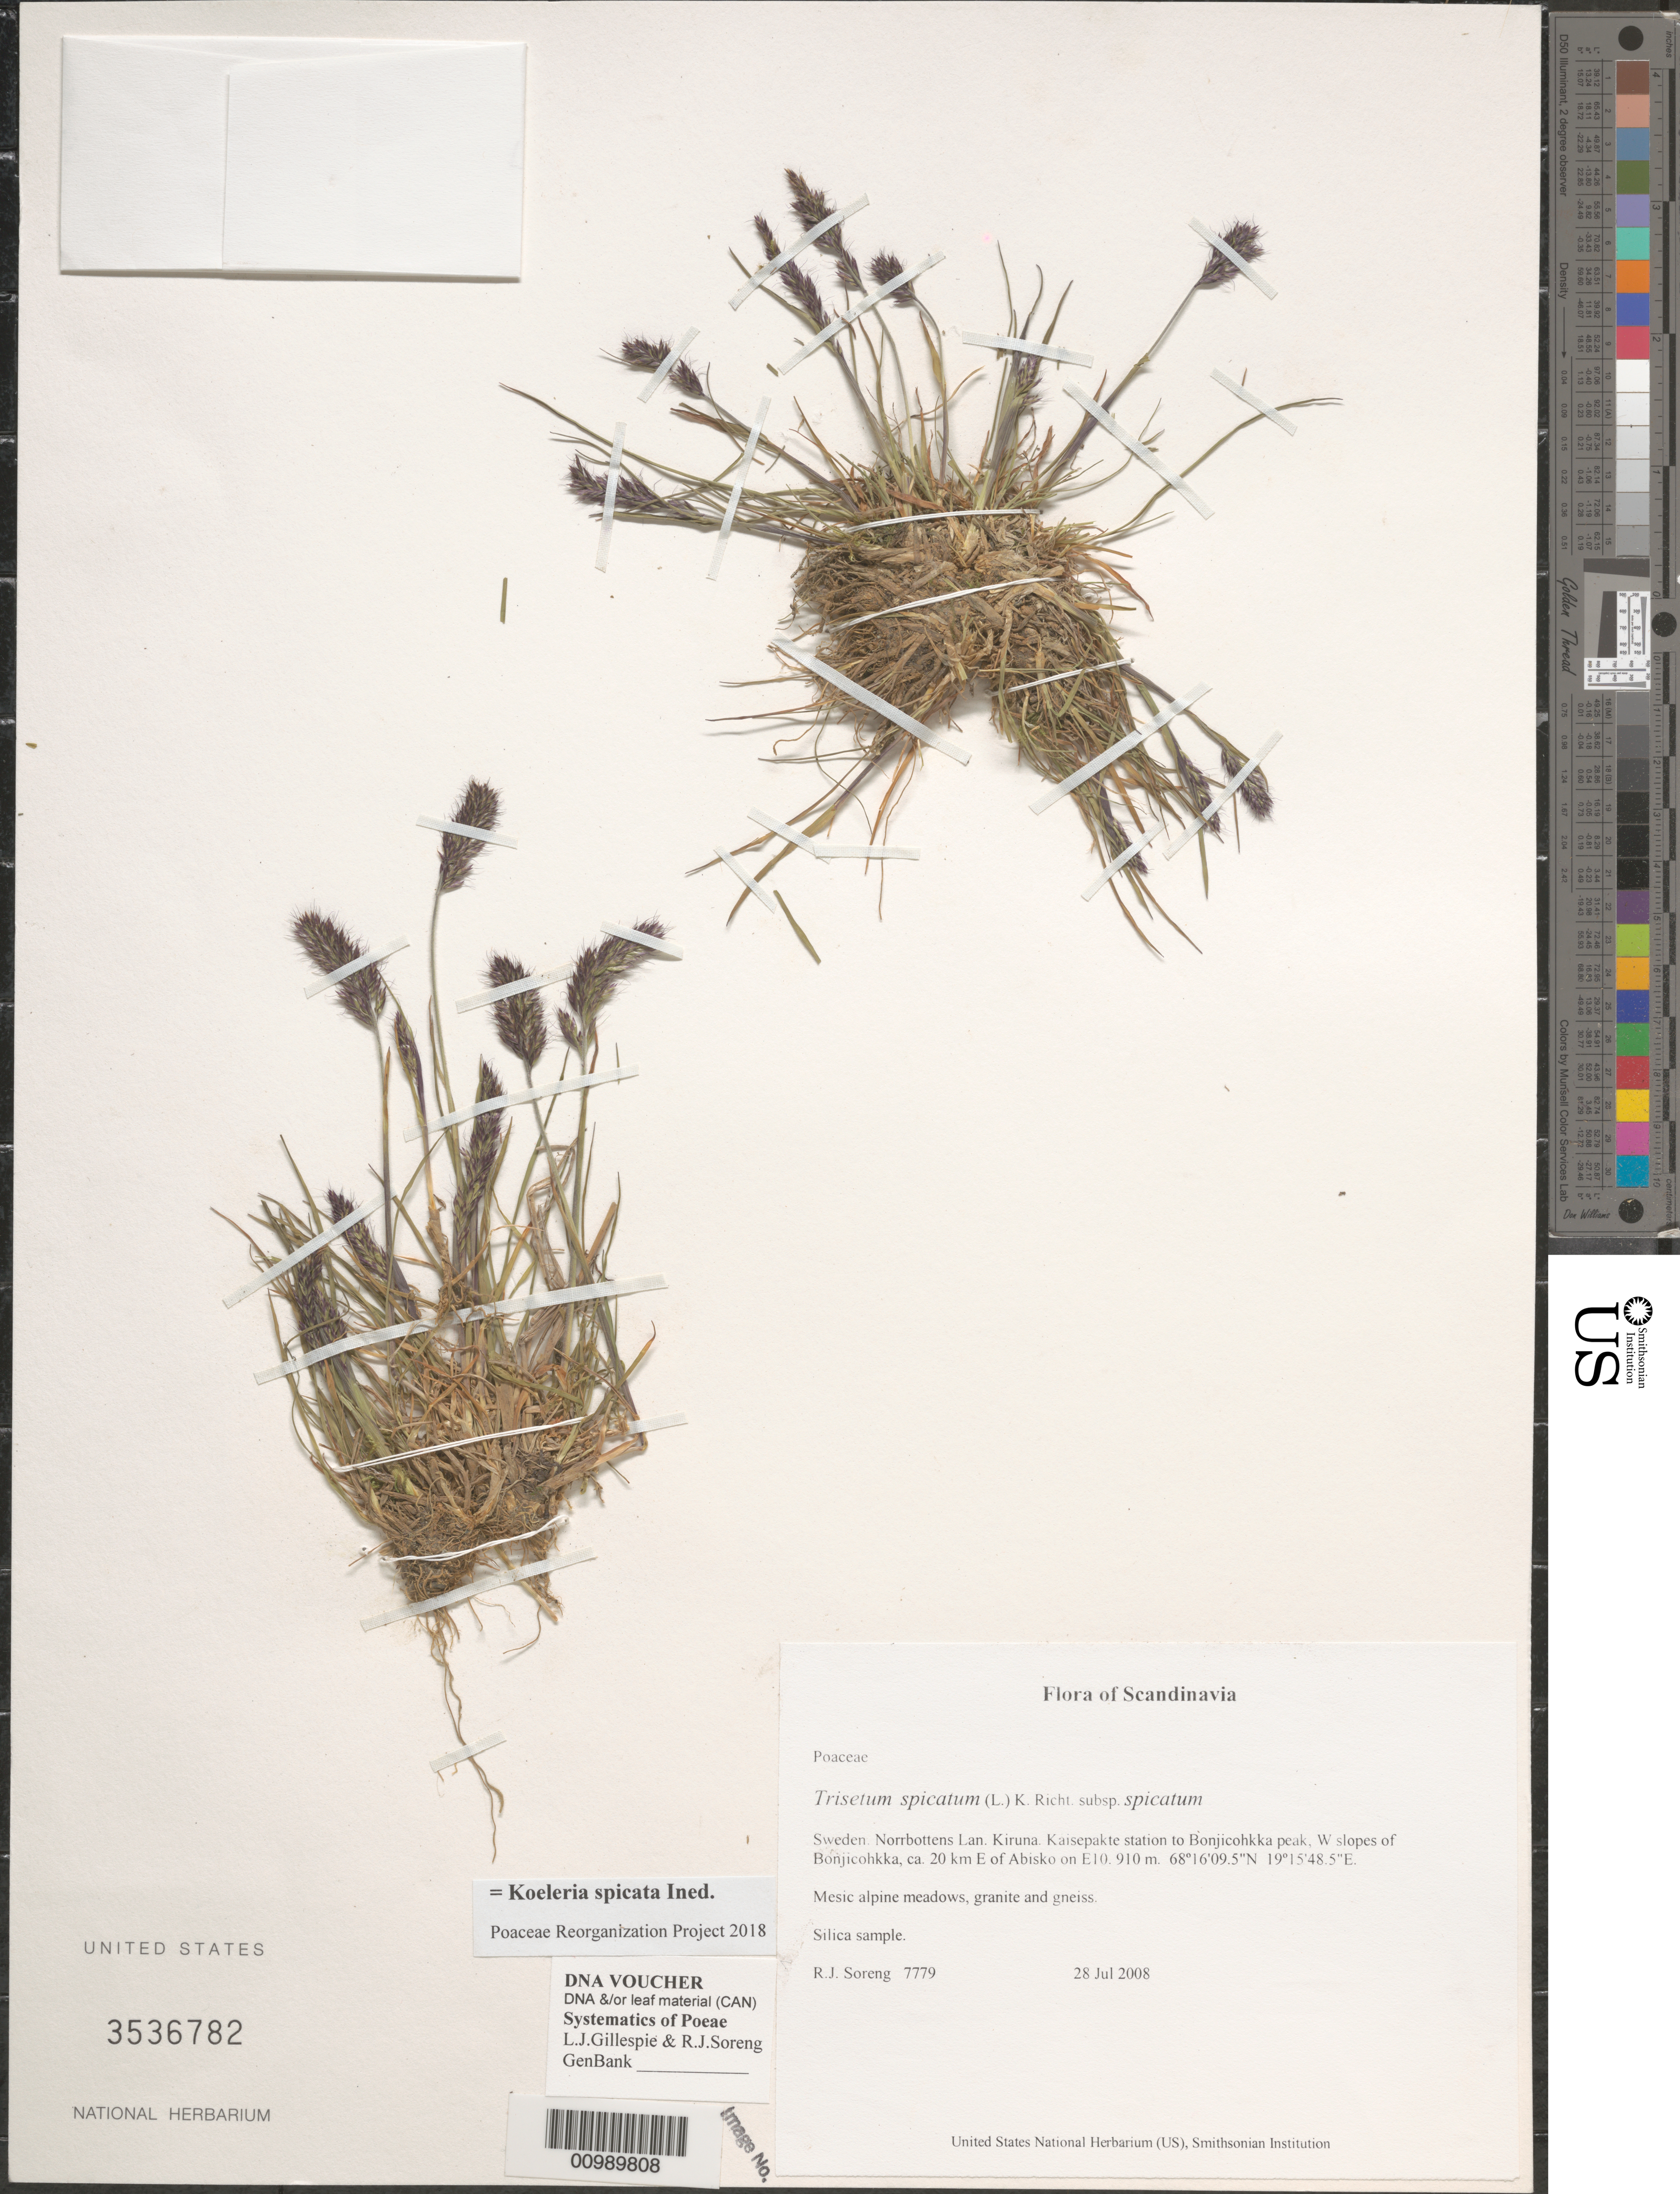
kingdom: Plantae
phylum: Tracheophyta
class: Liliopsida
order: Poales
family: Poaceae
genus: Koeleria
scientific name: Koeleria spicata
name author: (L.) Barberá et al.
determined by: Poaceae Reorganization Project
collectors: R. J. Soreng & N. L. Soreng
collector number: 7779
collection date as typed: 28 Jul 2008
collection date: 2008-07-28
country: Sweden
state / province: Norrbotten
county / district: Kiruna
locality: Kaisepakte station to Bonjicohkka peak, W slopes of Bonjicohkka, ca. 20 km E of Abisko on E10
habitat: Mesic alpine meadows, granite and gneiss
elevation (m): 910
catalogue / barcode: US 3536782